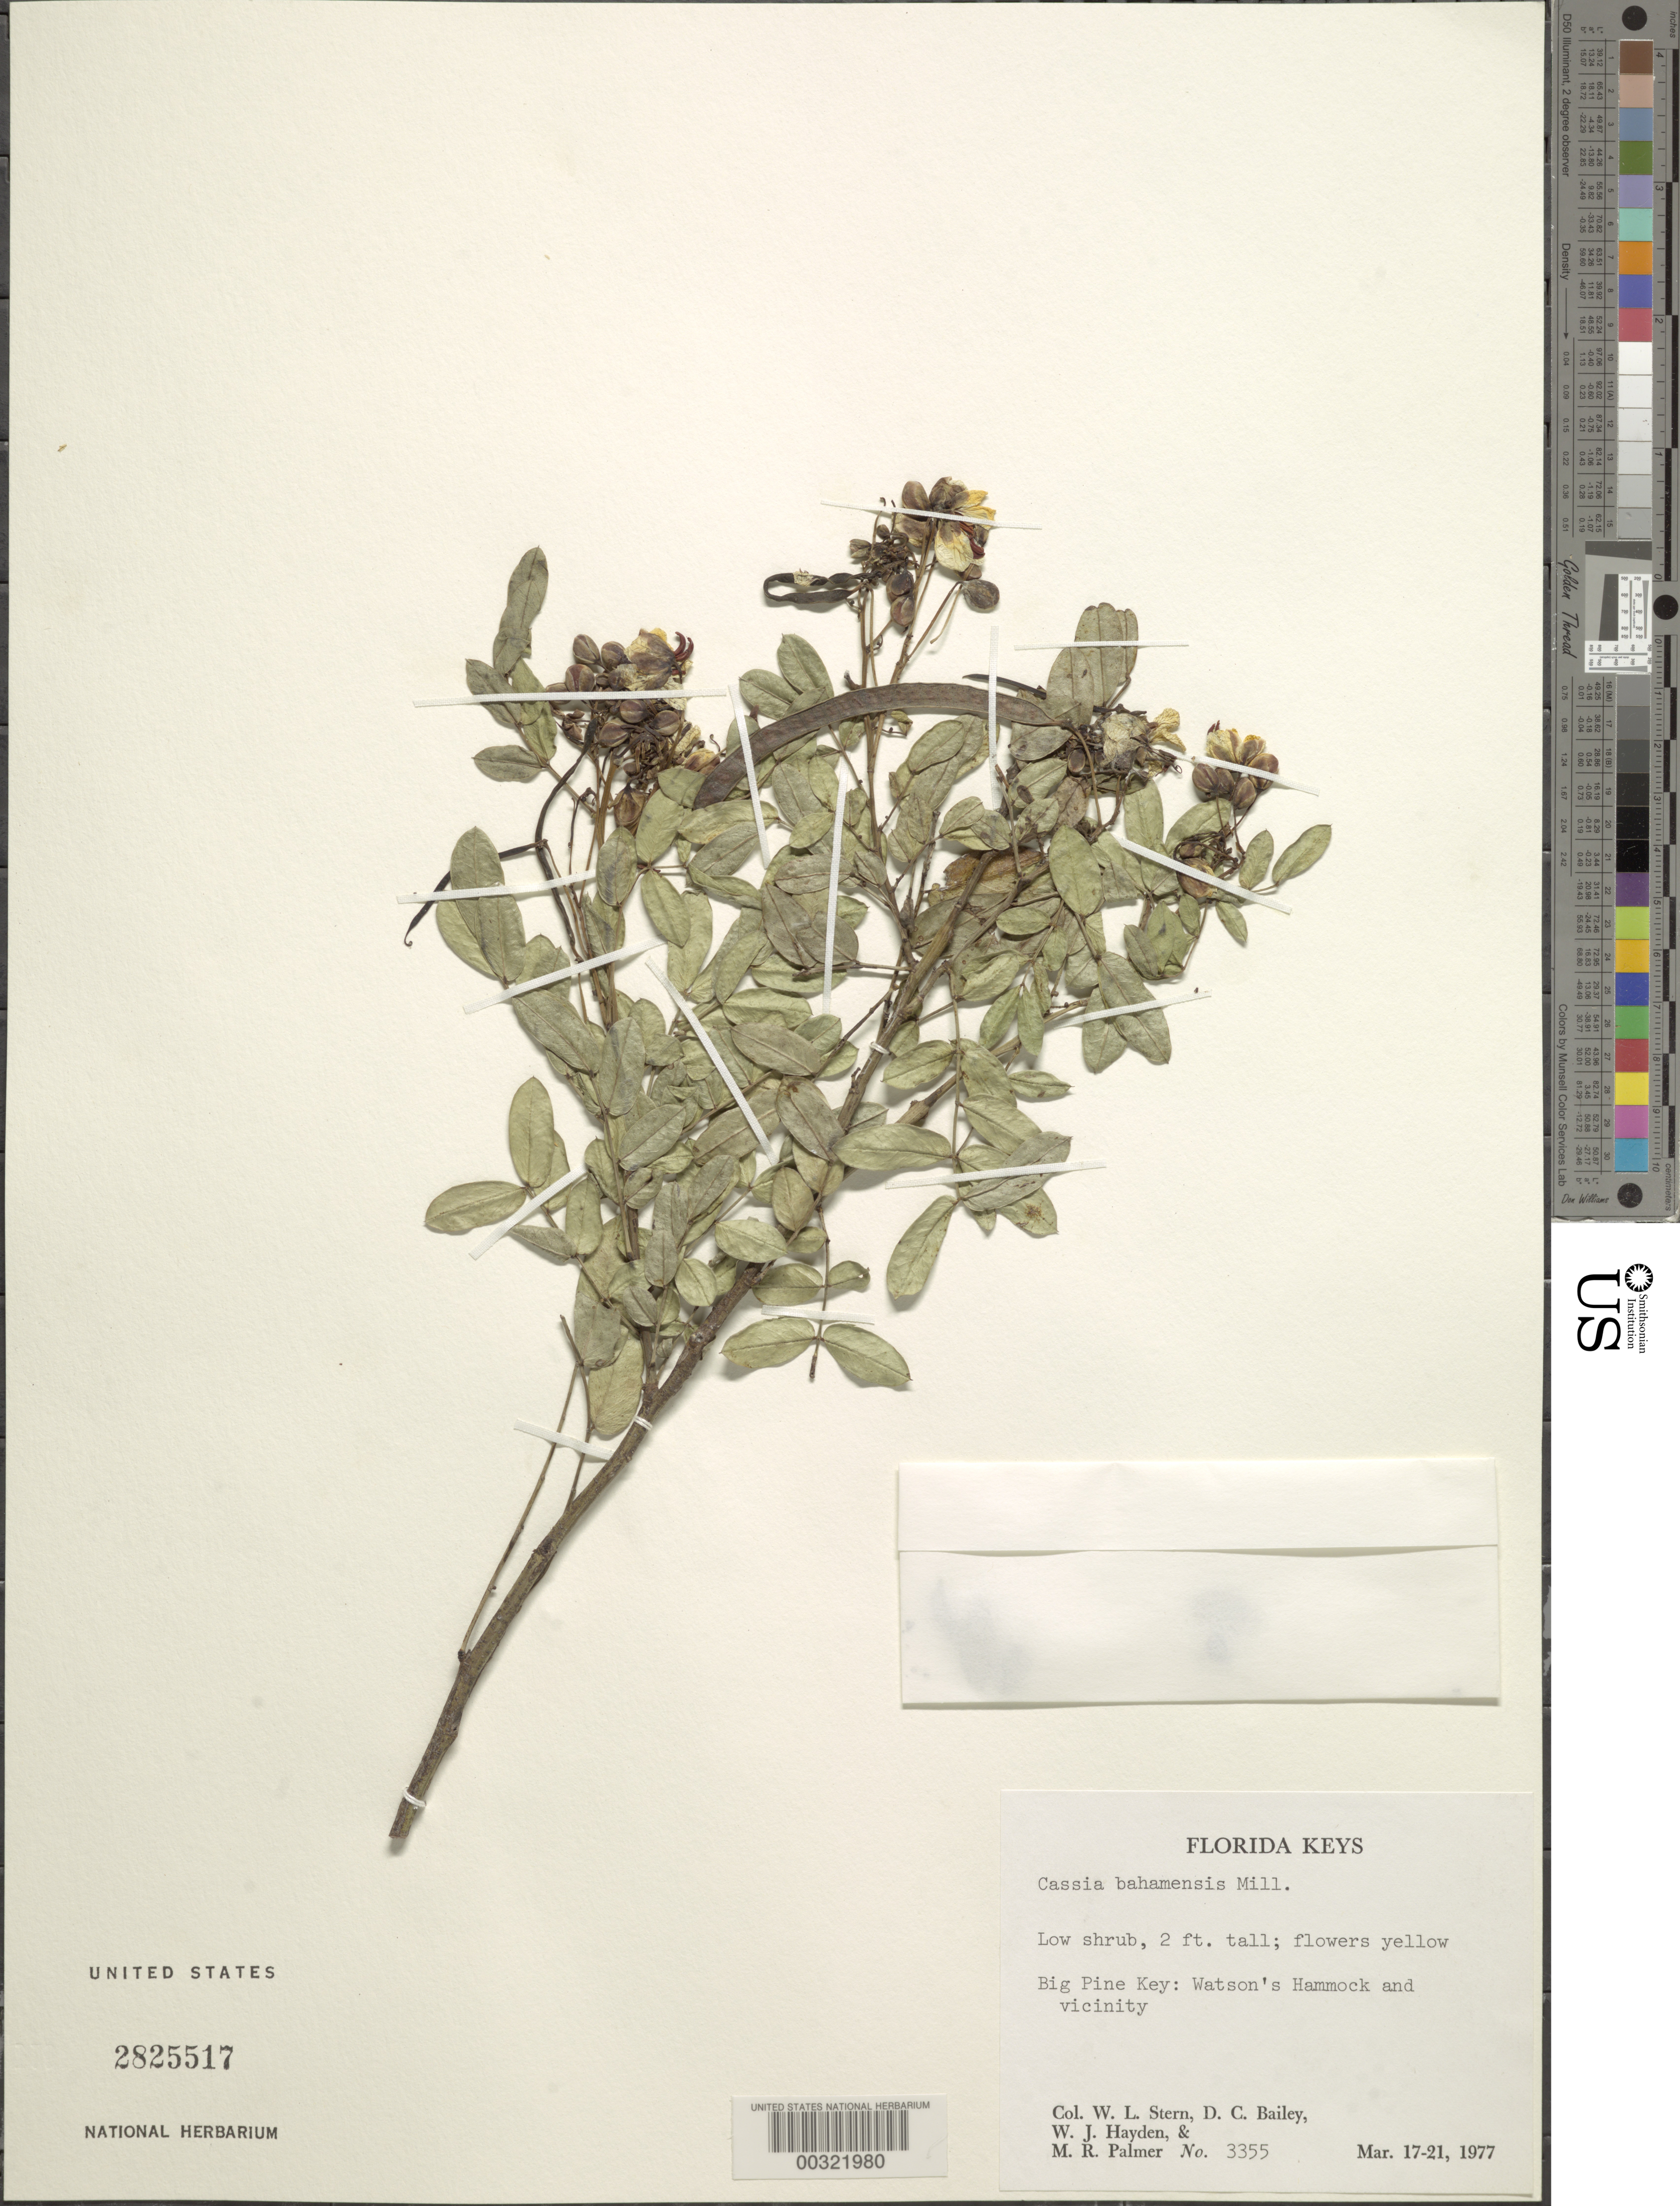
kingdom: Plantae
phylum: Tracheophyta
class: Magnoliopsida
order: Fabales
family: Fabaceae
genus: Senna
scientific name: Senna ligustrina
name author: (L.) H.S. Irwin & Barneby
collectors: W. L. Stern, D. C. Bailey, W. Hayden & M. R. Palmer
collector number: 3355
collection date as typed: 17 Mar 1977 to 21 Mar 1977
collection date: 1977-03-17/1977-03-21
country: United States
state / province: Florida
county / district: Monroe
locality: Big pine key; watson's hammock and vicinity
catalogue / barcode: US 2825517